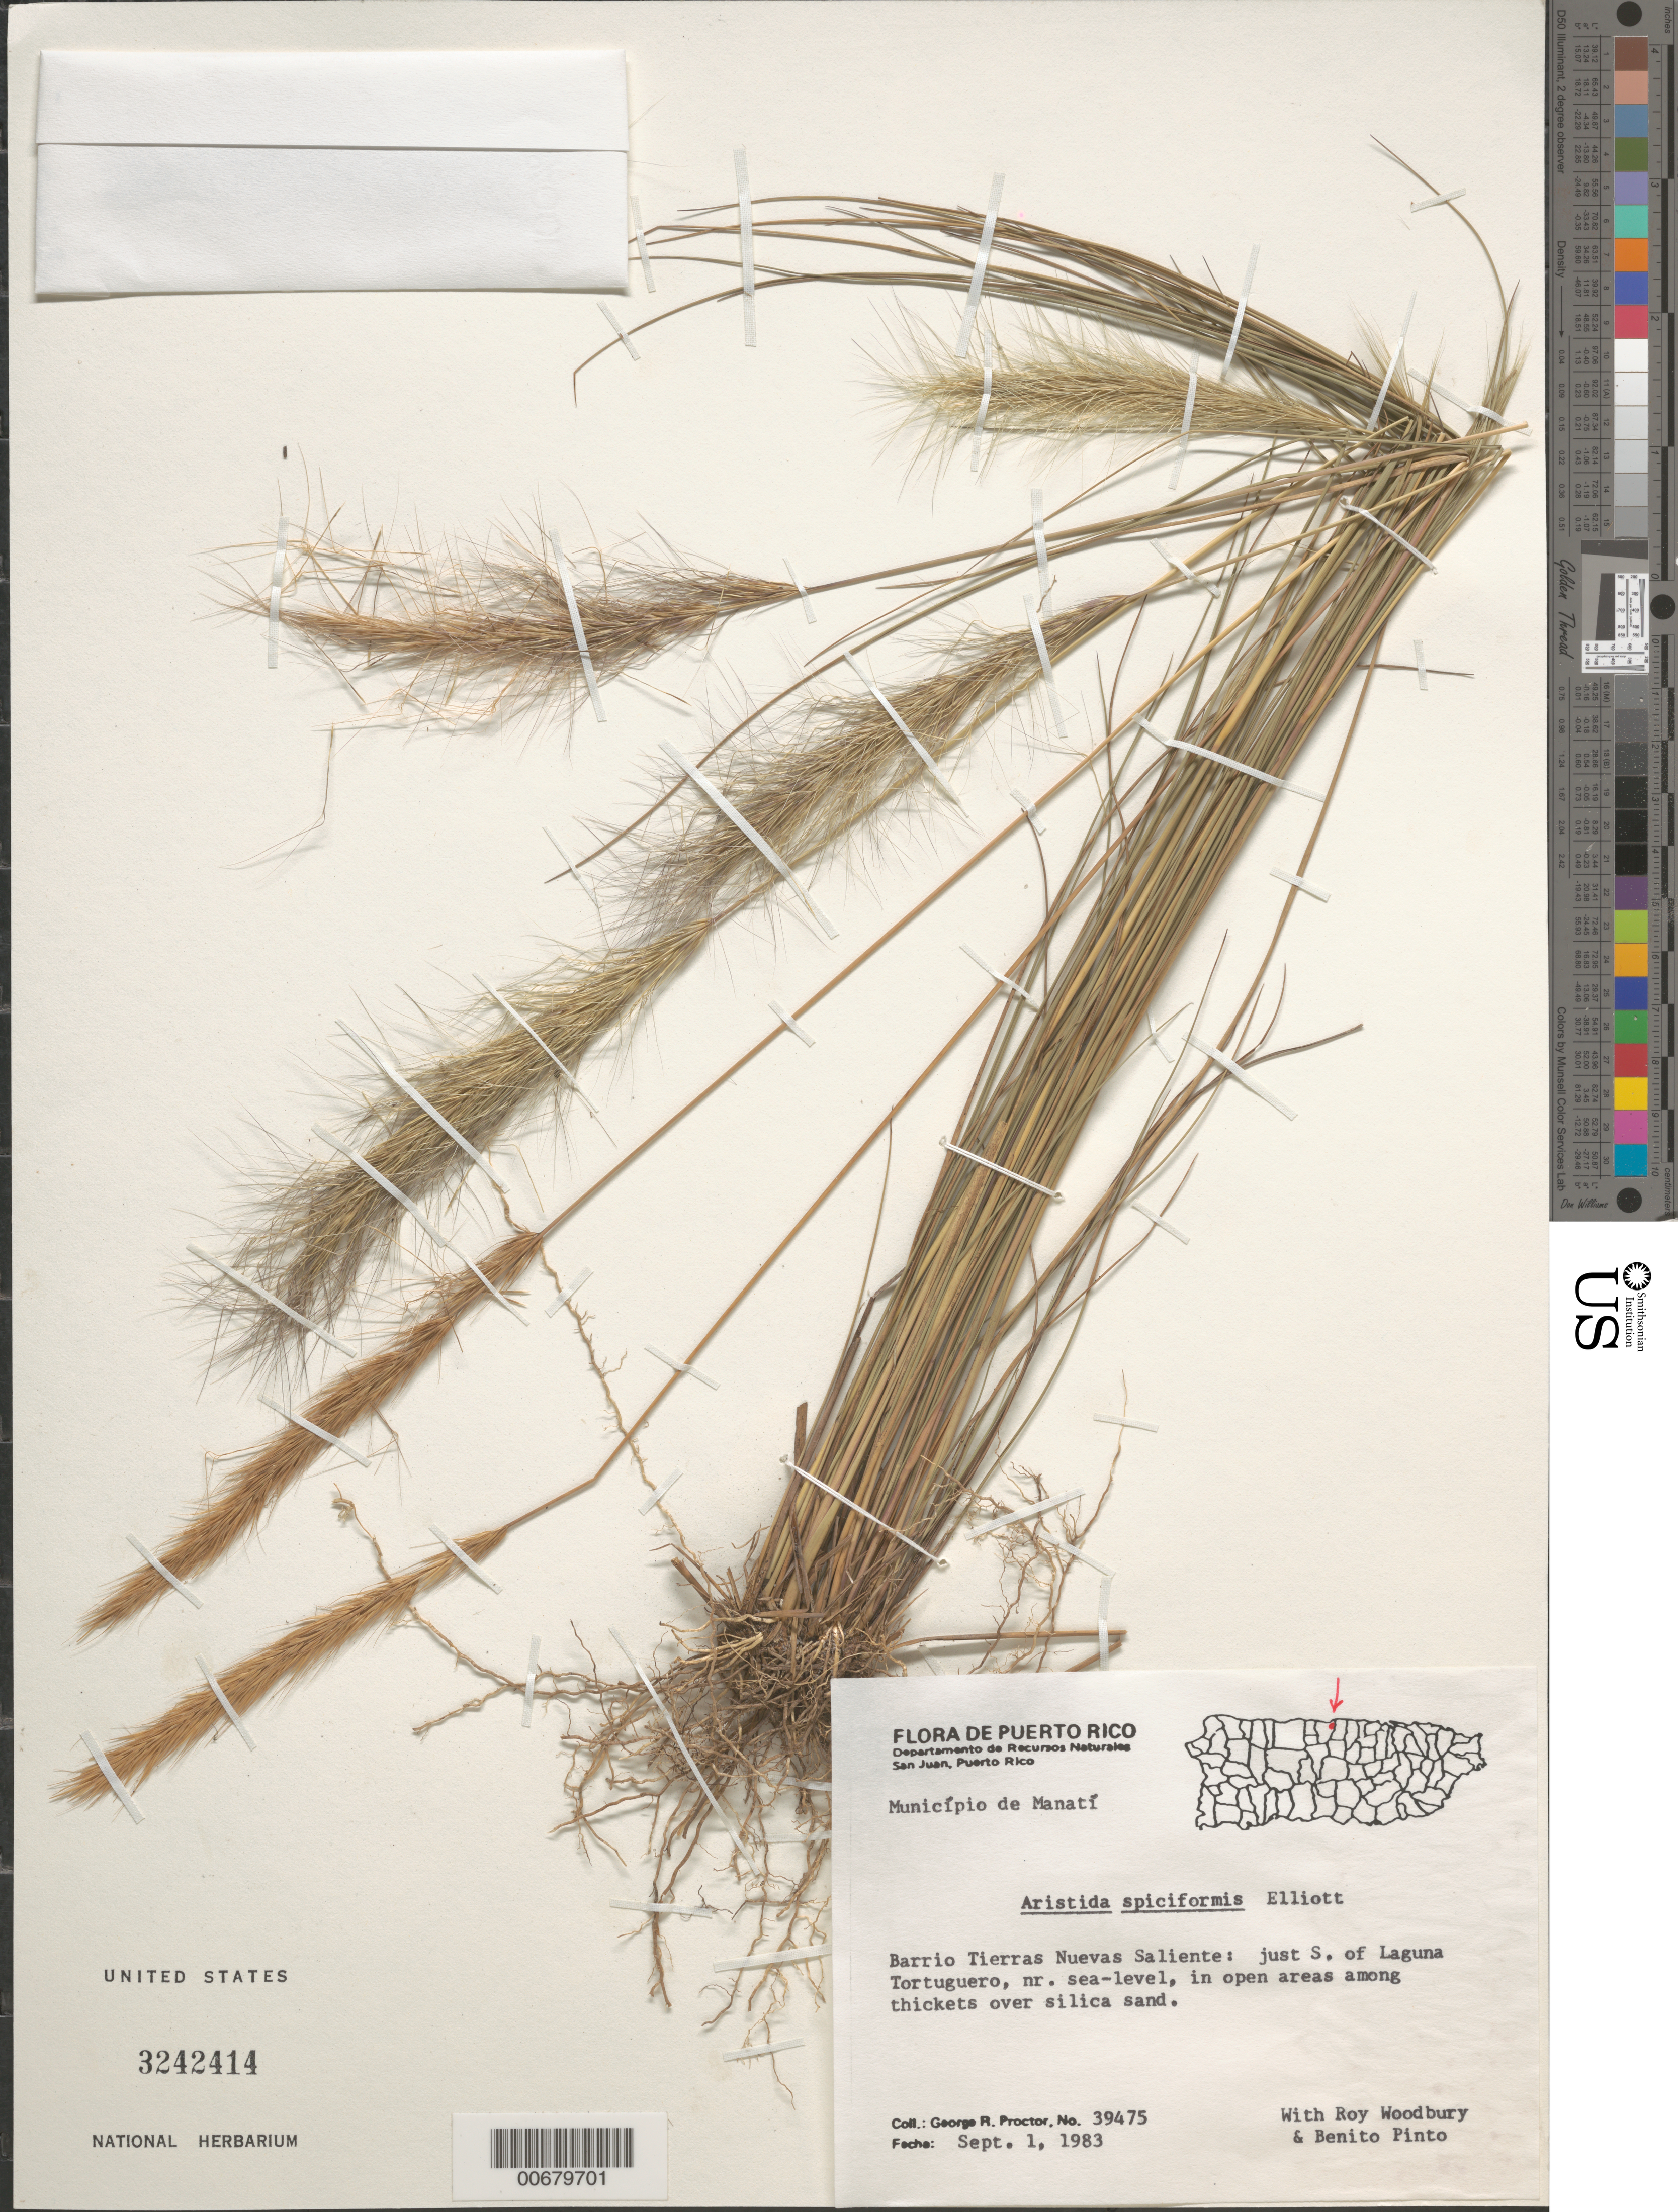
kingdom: Plantae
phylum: Tracheophyta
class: Liliopsida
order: Poales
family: Poaceae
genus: Aristida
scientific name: Aristida spiciformis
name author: Elliott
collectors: G. R. Proctor, R. O. Woodbury & B. Pinto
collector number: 39475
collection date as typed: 01 Sep 1983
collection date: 1983-09-01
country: Puerto Rico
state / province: Manatí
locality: Mun. Manati: Barrio Tierras Nuevas Saliente: just S of Laguna Tortuguero, nr. Sea-level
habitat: In open areas among thickets over silica sand.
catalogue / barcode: US 3242414